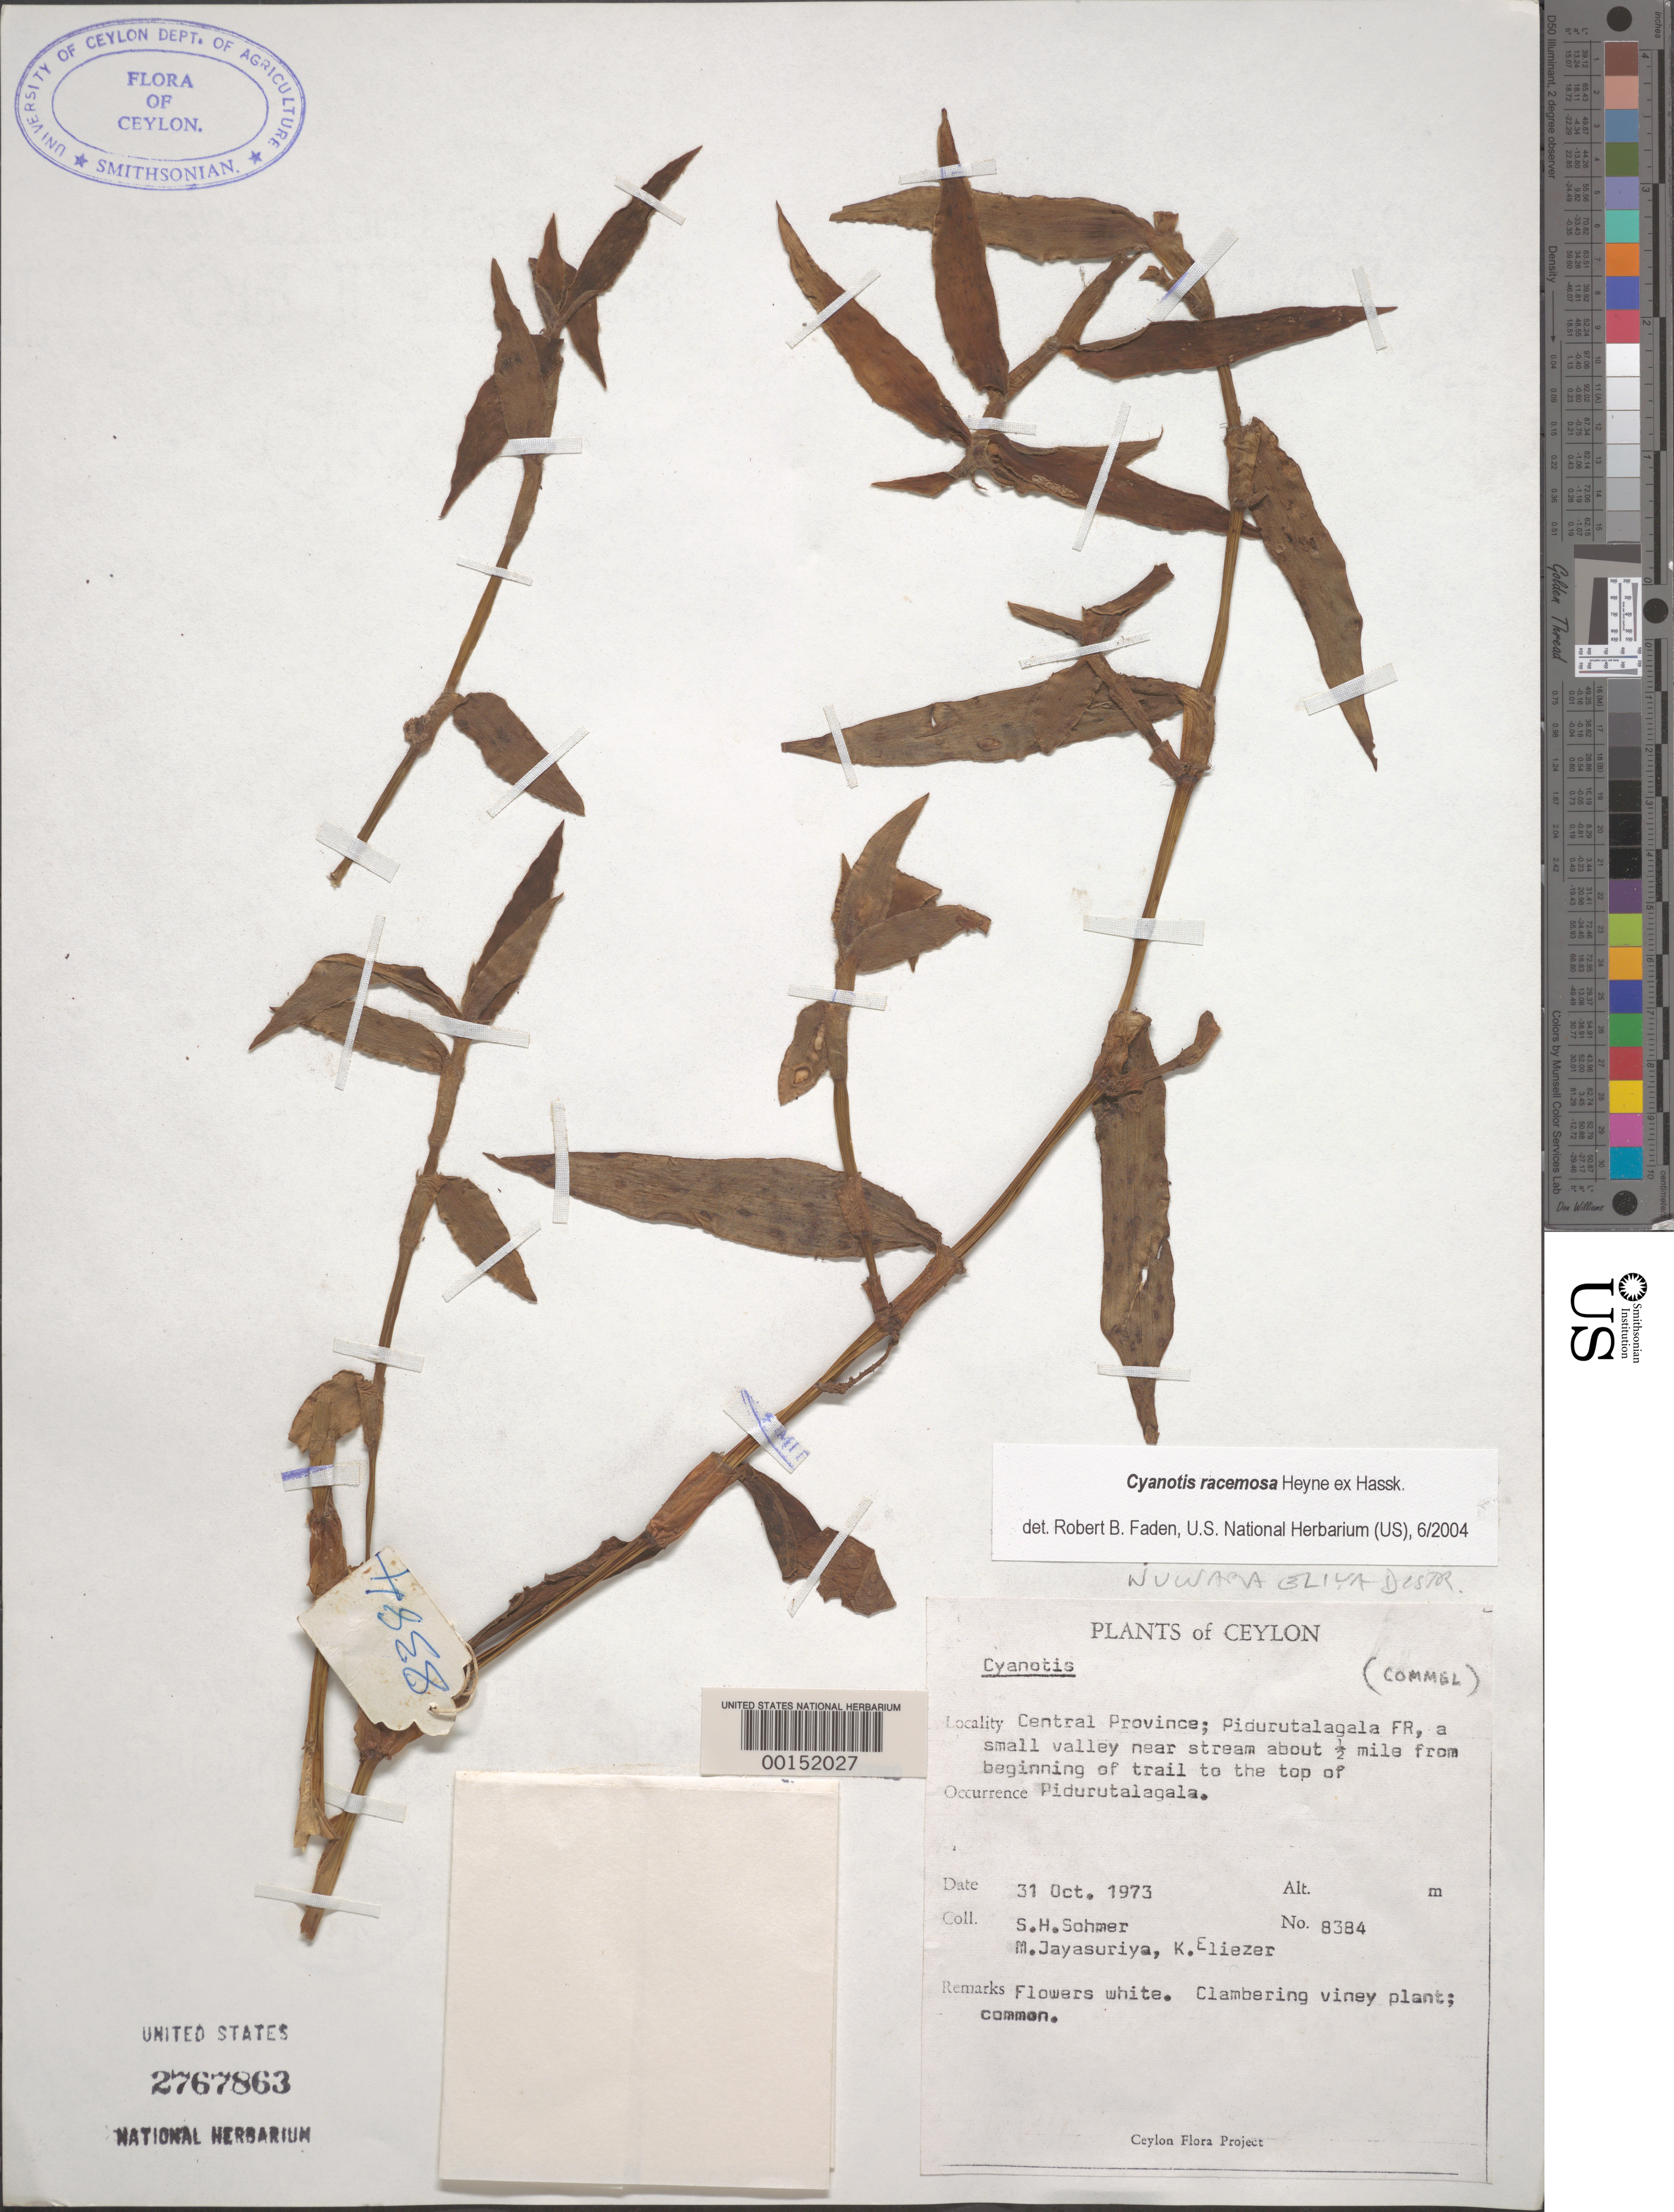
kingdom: Plantae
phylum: Tracheophyta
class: Liliopsida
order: Commelinales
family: Commelinaceae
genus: Cyanotis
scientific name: Cyanotis racemosa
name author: B. Heyne ex Hassk.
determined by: Faden, Robert B., (US), Smithsonian Institution - National Museum of Natural History (UNITED STATES)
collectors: S. H. Sohmer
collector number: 8384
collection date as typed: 31 Oct 1973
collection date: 1973-10-31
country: Sri Lanka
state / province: Central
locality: Pidurutalagala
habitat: Near stream; trailside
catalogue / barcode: US 2767863